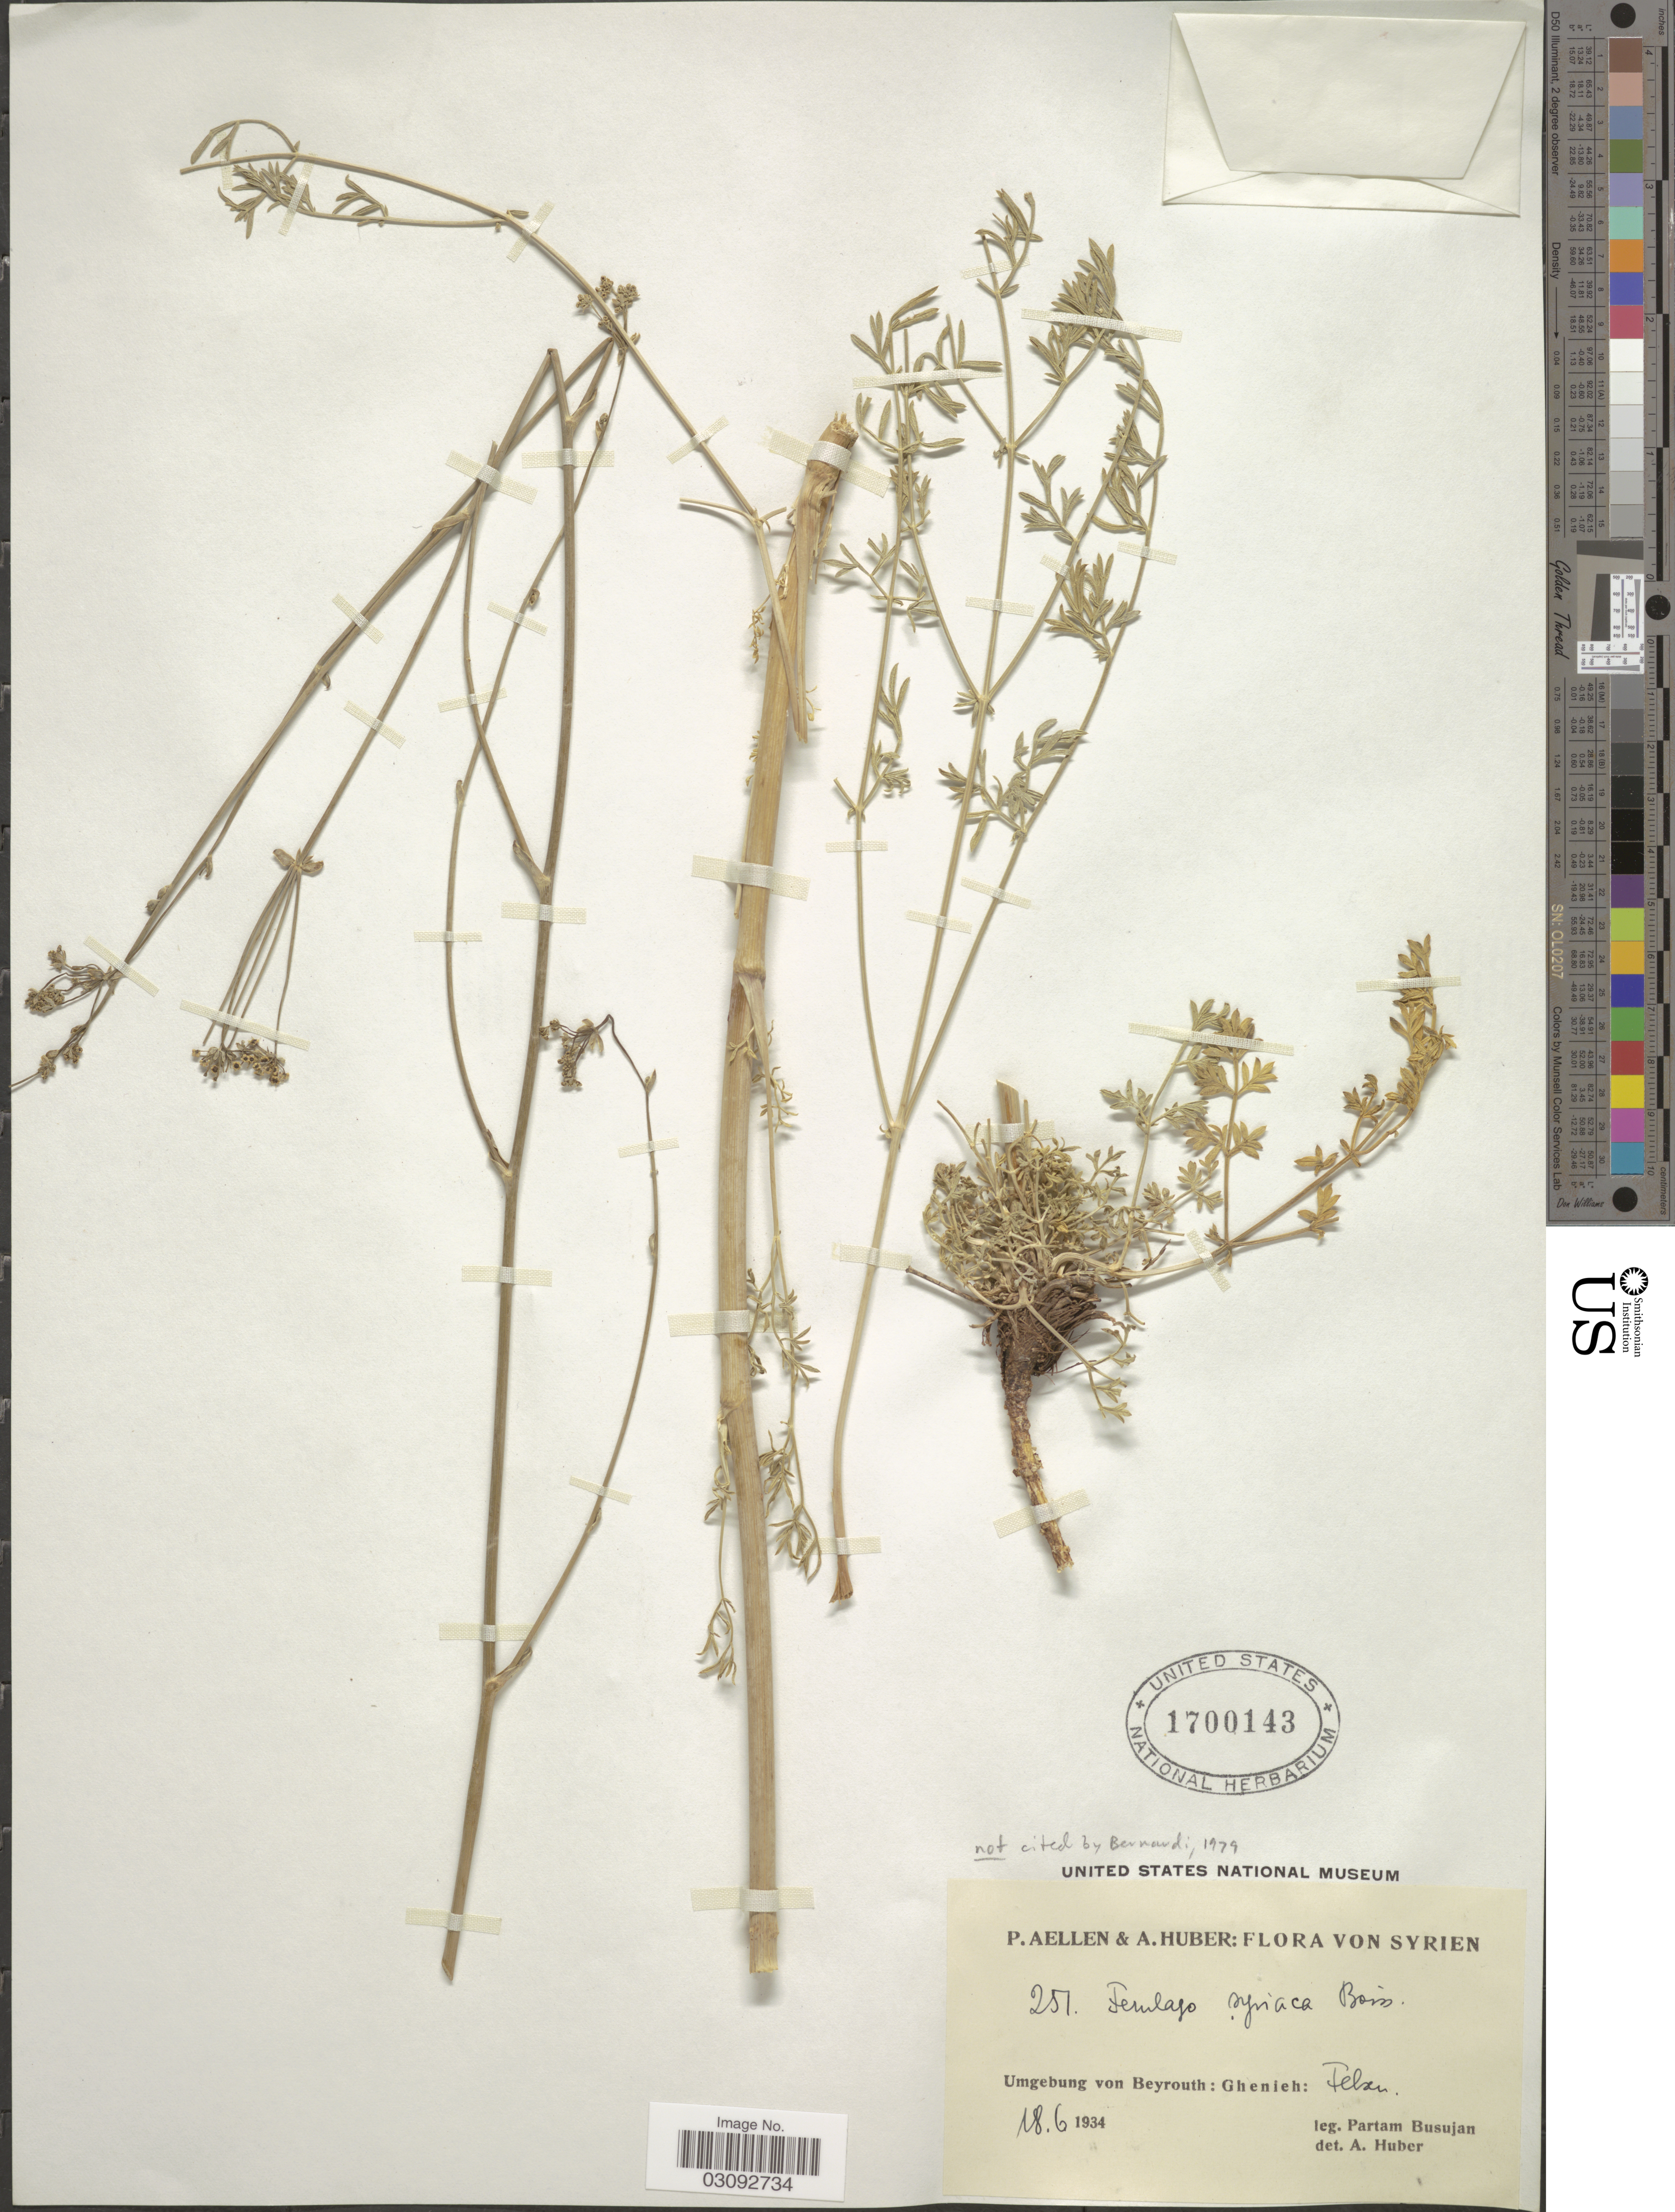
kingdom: Plantae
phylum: Tracheophyta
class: Magnoliopsida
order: Apiales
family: Apiaceae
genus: Ferulago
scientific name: Ferulago syriaca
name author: Boiss.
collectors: P. Busujan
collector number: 251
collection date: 1934-06-18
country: Syria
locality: Syrien, Umgebung von Beyrouth: Ghenieh: Felsen.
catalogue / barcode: US 1700143